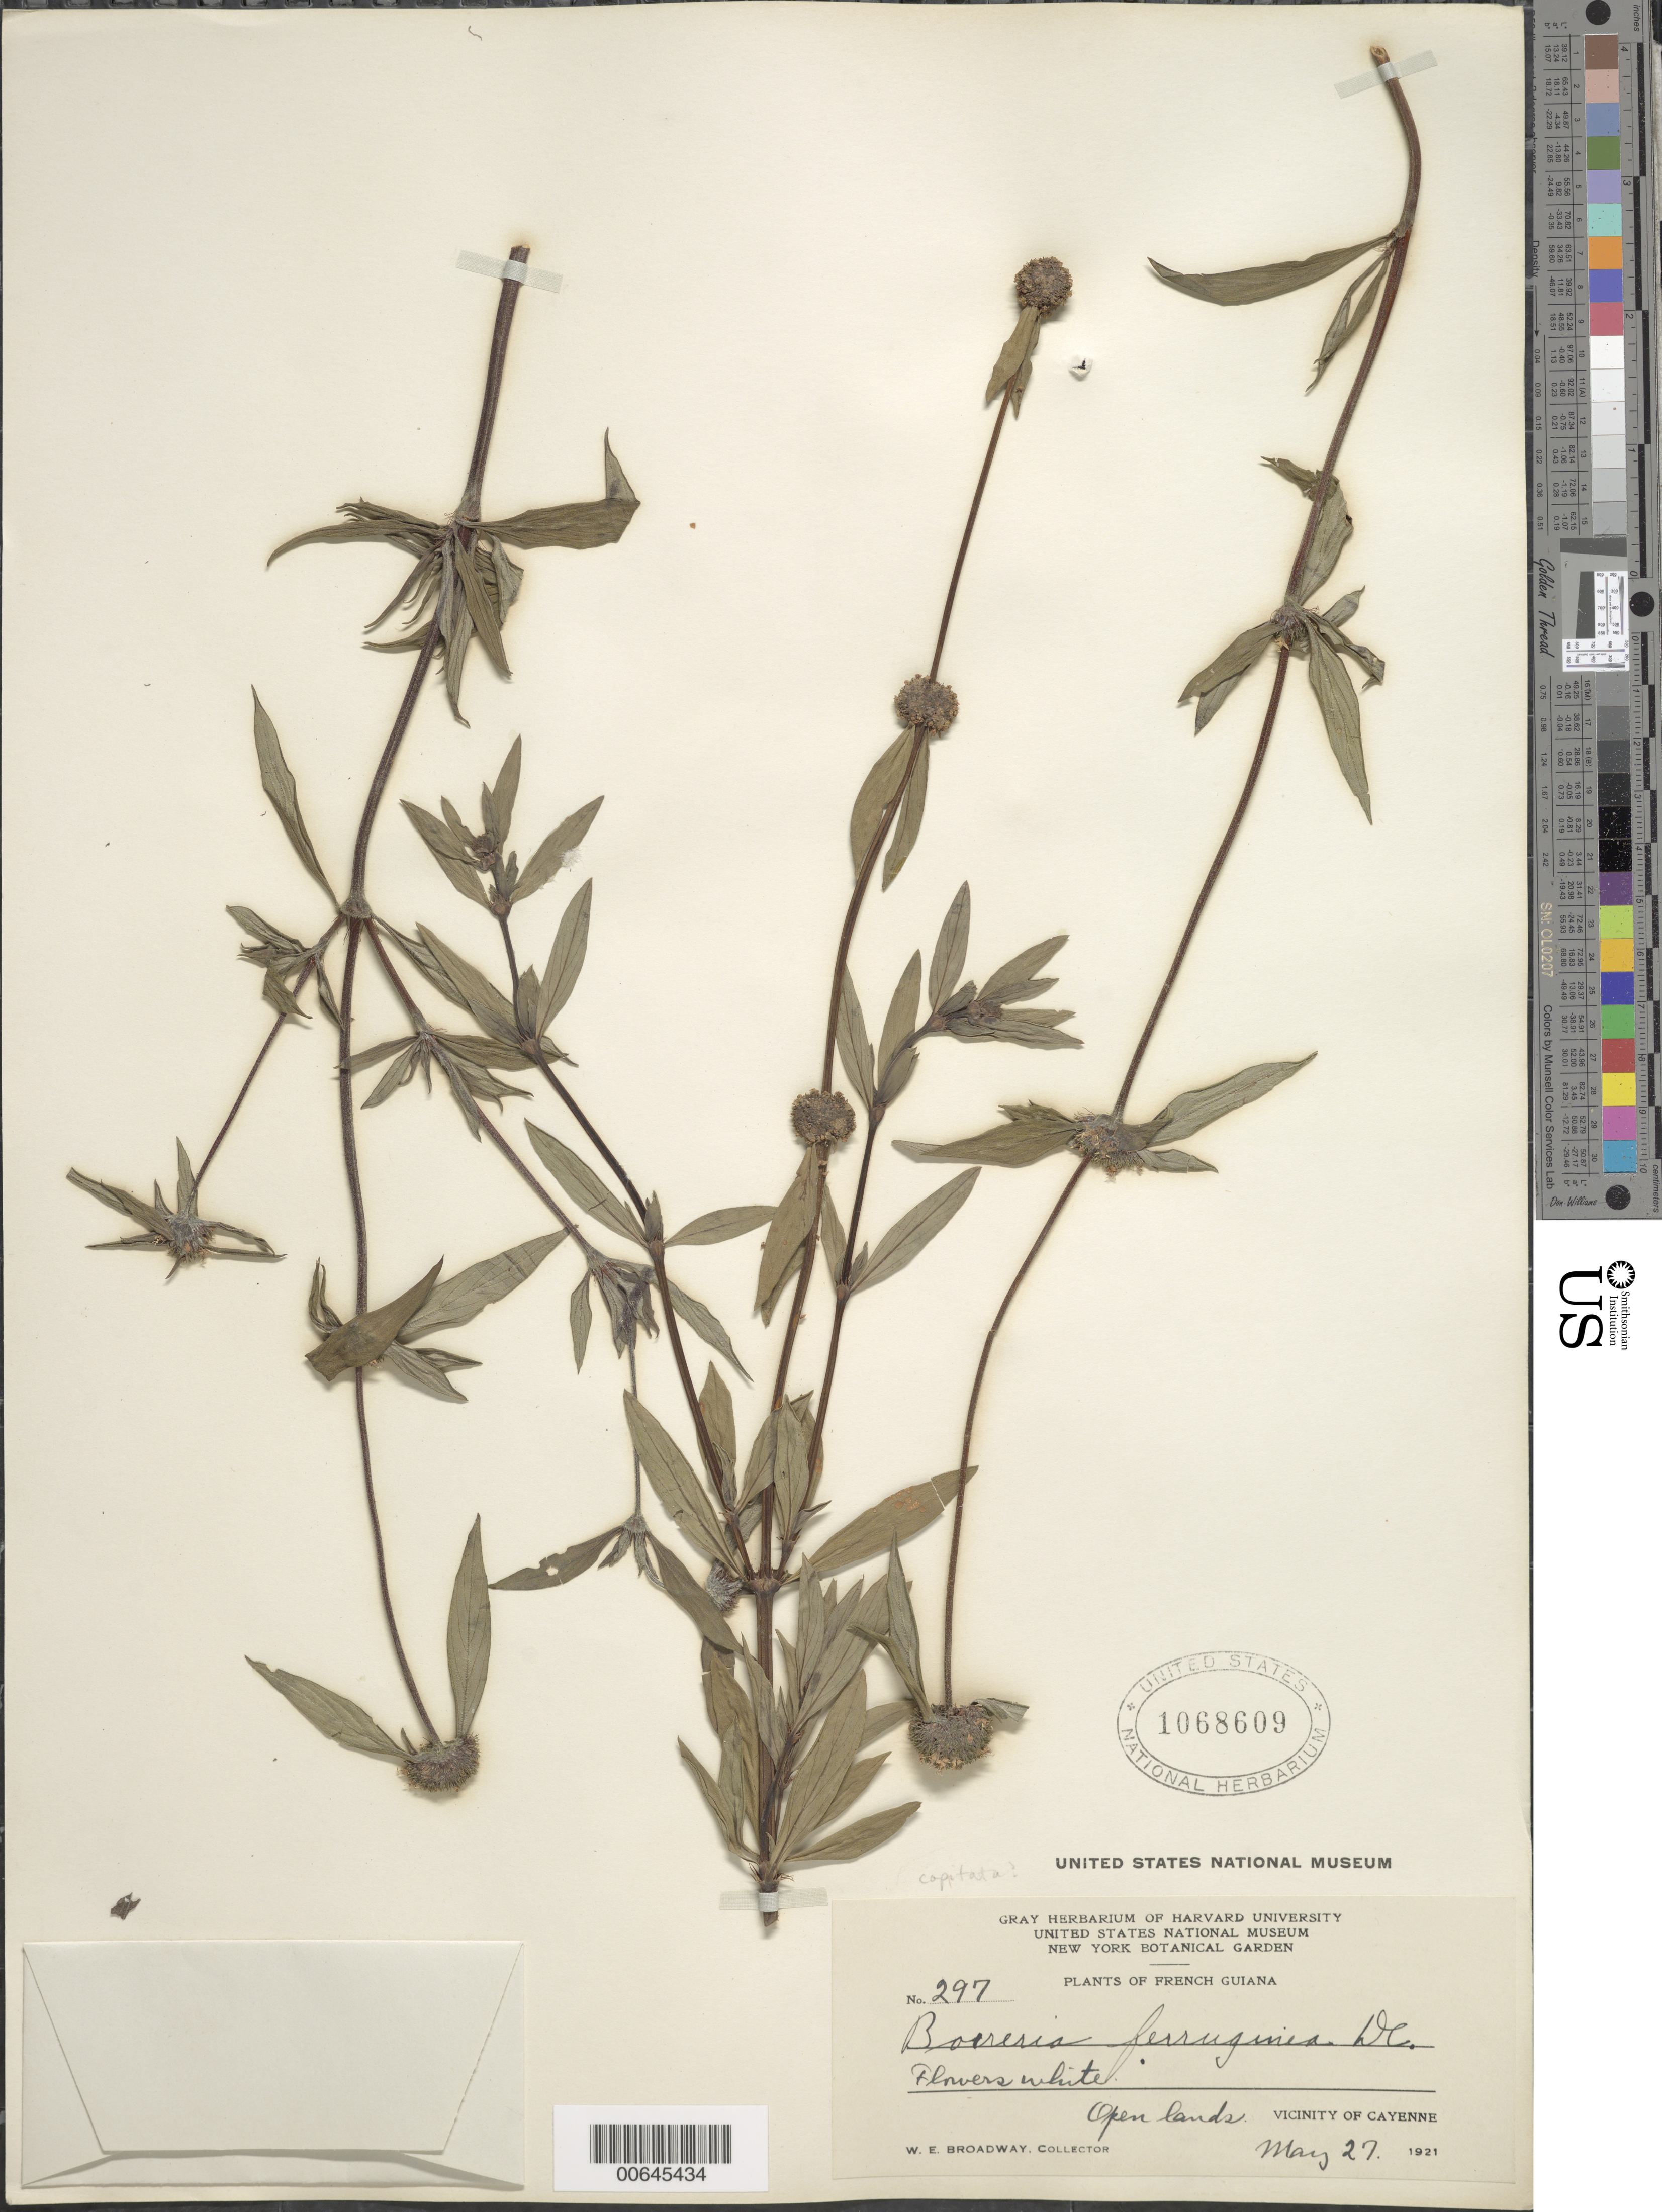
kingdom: Plantae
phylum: Tracheophyta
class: Magnoliopsida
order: Gentianales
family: Rubiaceae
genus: Borreria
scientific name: Borreria capitata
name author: (Ruiz & Pav.) DC.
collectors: W. E. Broadway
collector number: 297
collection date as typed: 27-May-21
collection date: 1921-05-27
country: French Guiana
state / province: Cayenne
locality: Cayenne, vic.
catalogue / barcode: US 1068609